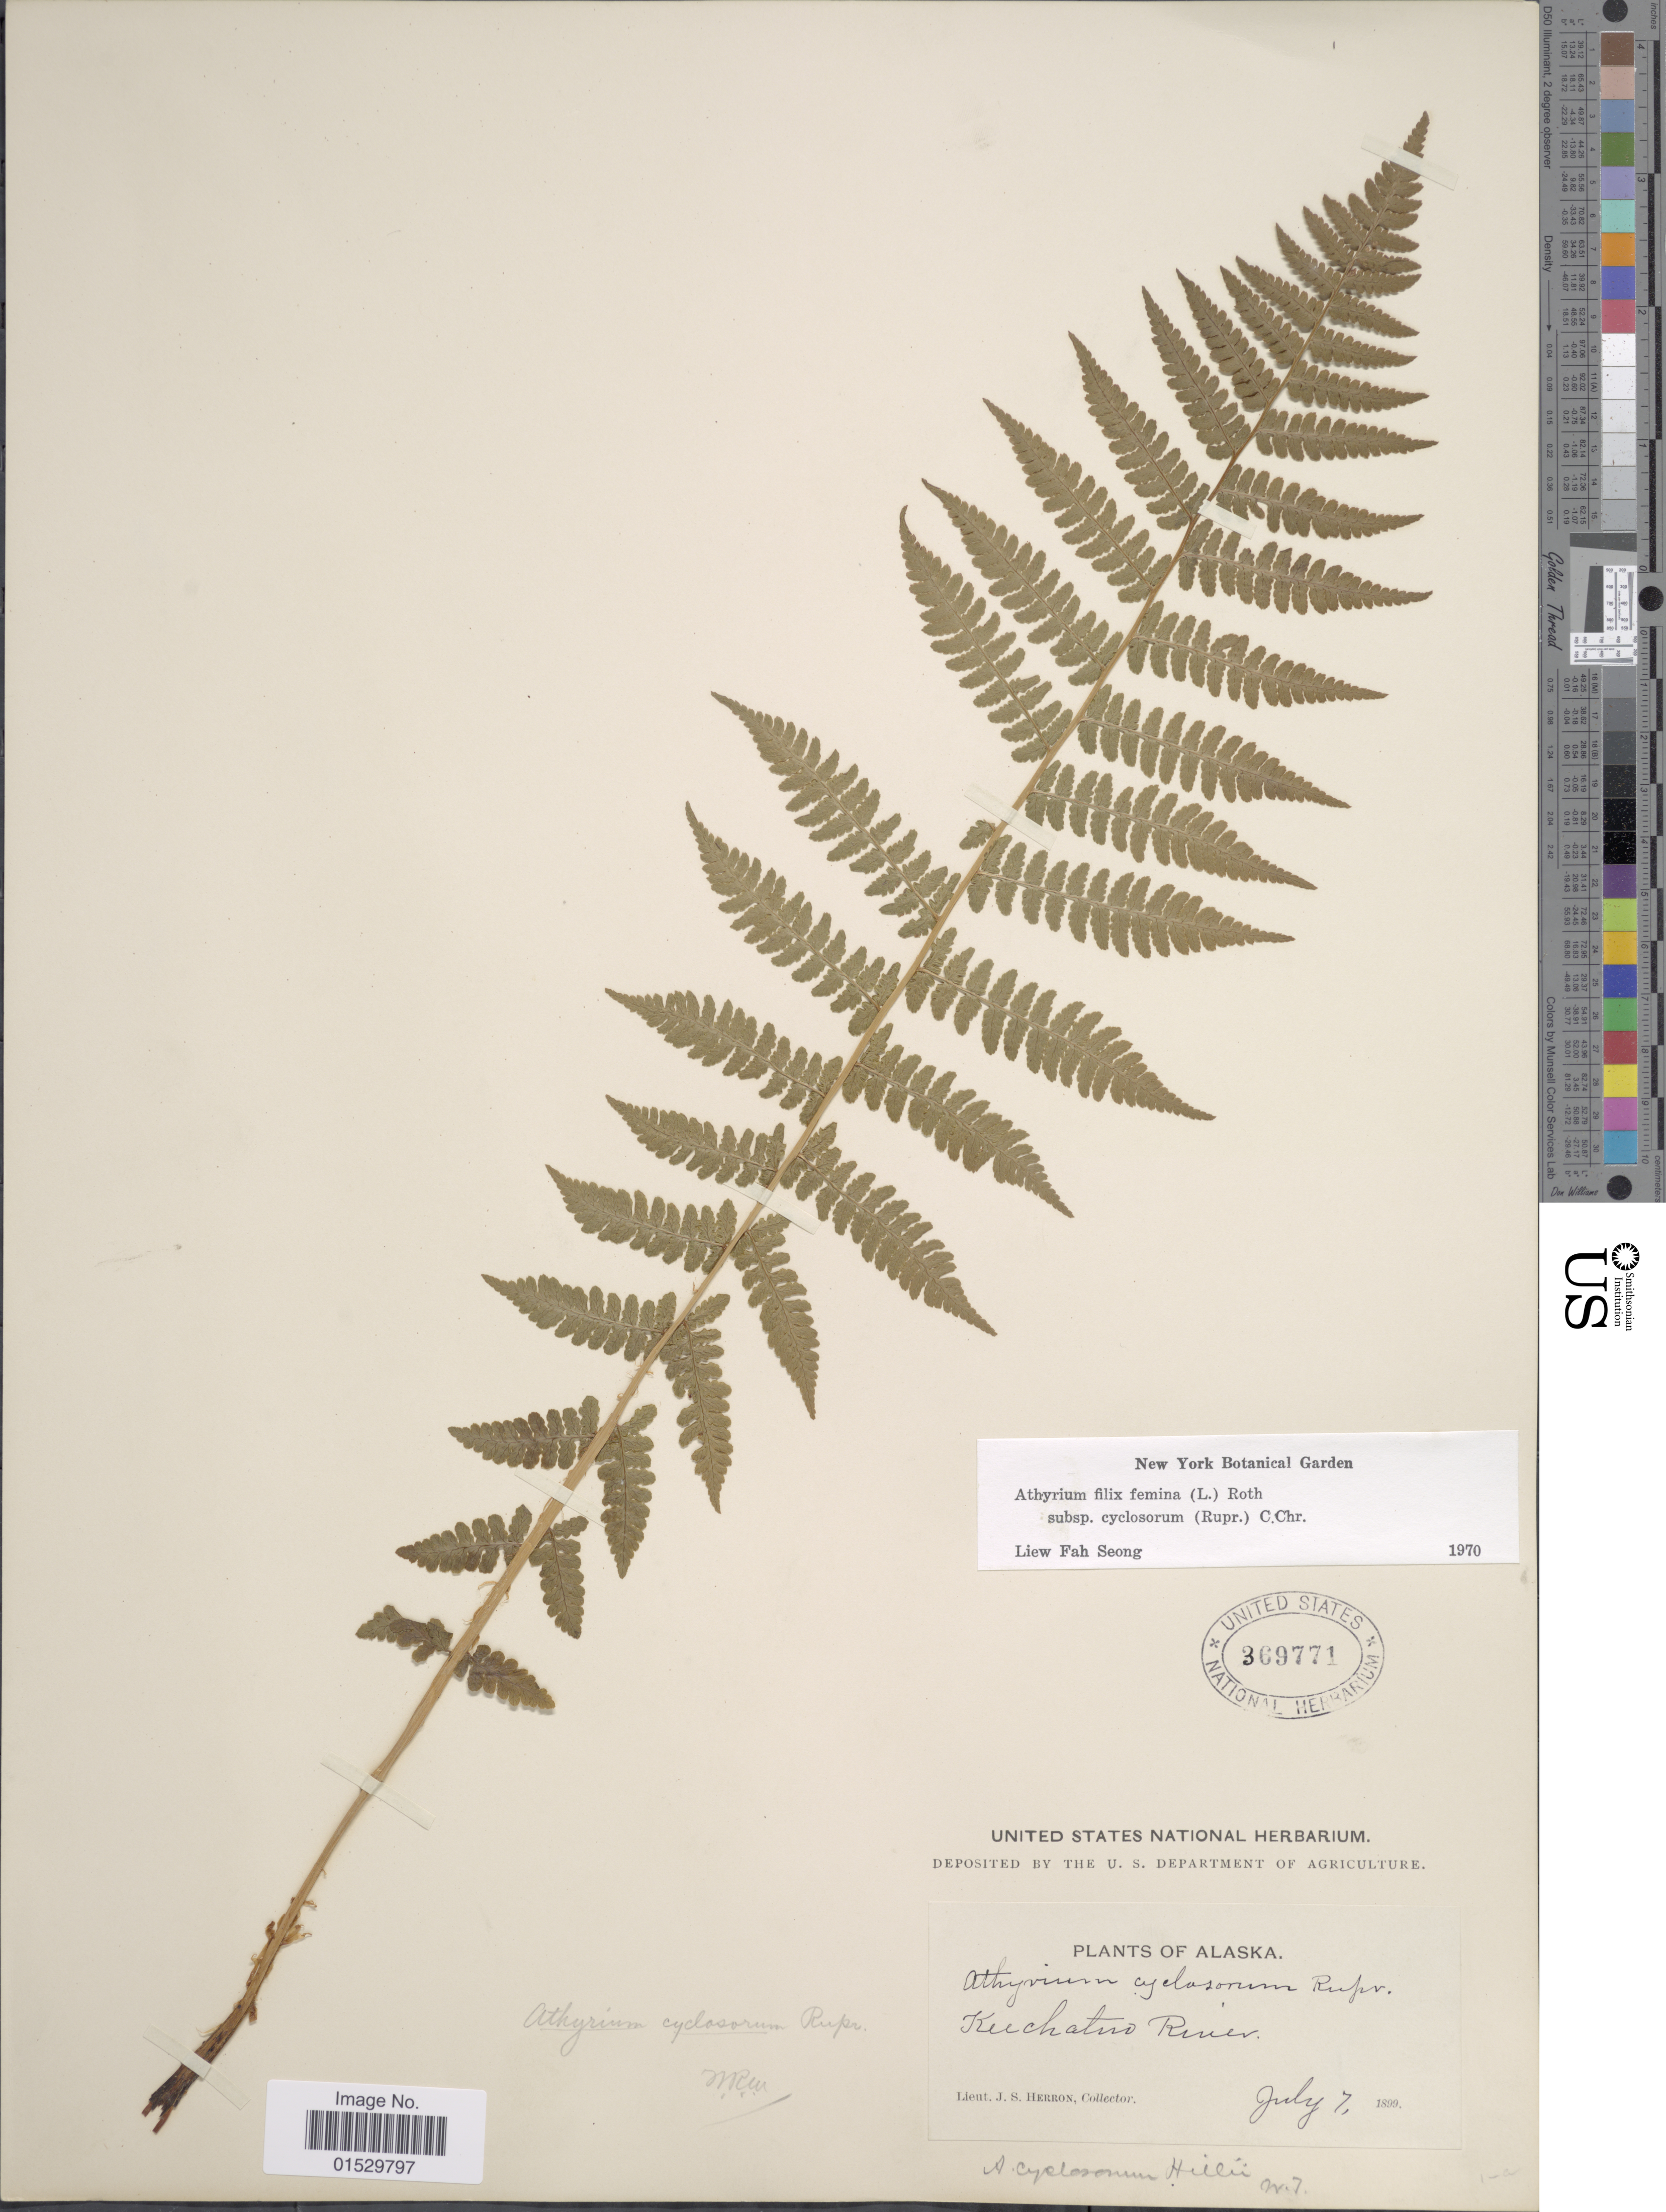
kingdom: Plantae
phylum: Tracheophyta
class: Polypodiopsida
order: Polypodiales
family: Athyriaceae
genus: Athyrium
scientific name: Athyrium filix-femina subsp. cyclosorum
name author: (Rupr.) C. Chr.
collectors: J. Herron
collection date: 1899-07-07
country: United States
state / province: Alaska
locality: Kichatna River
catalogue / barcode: US 369771